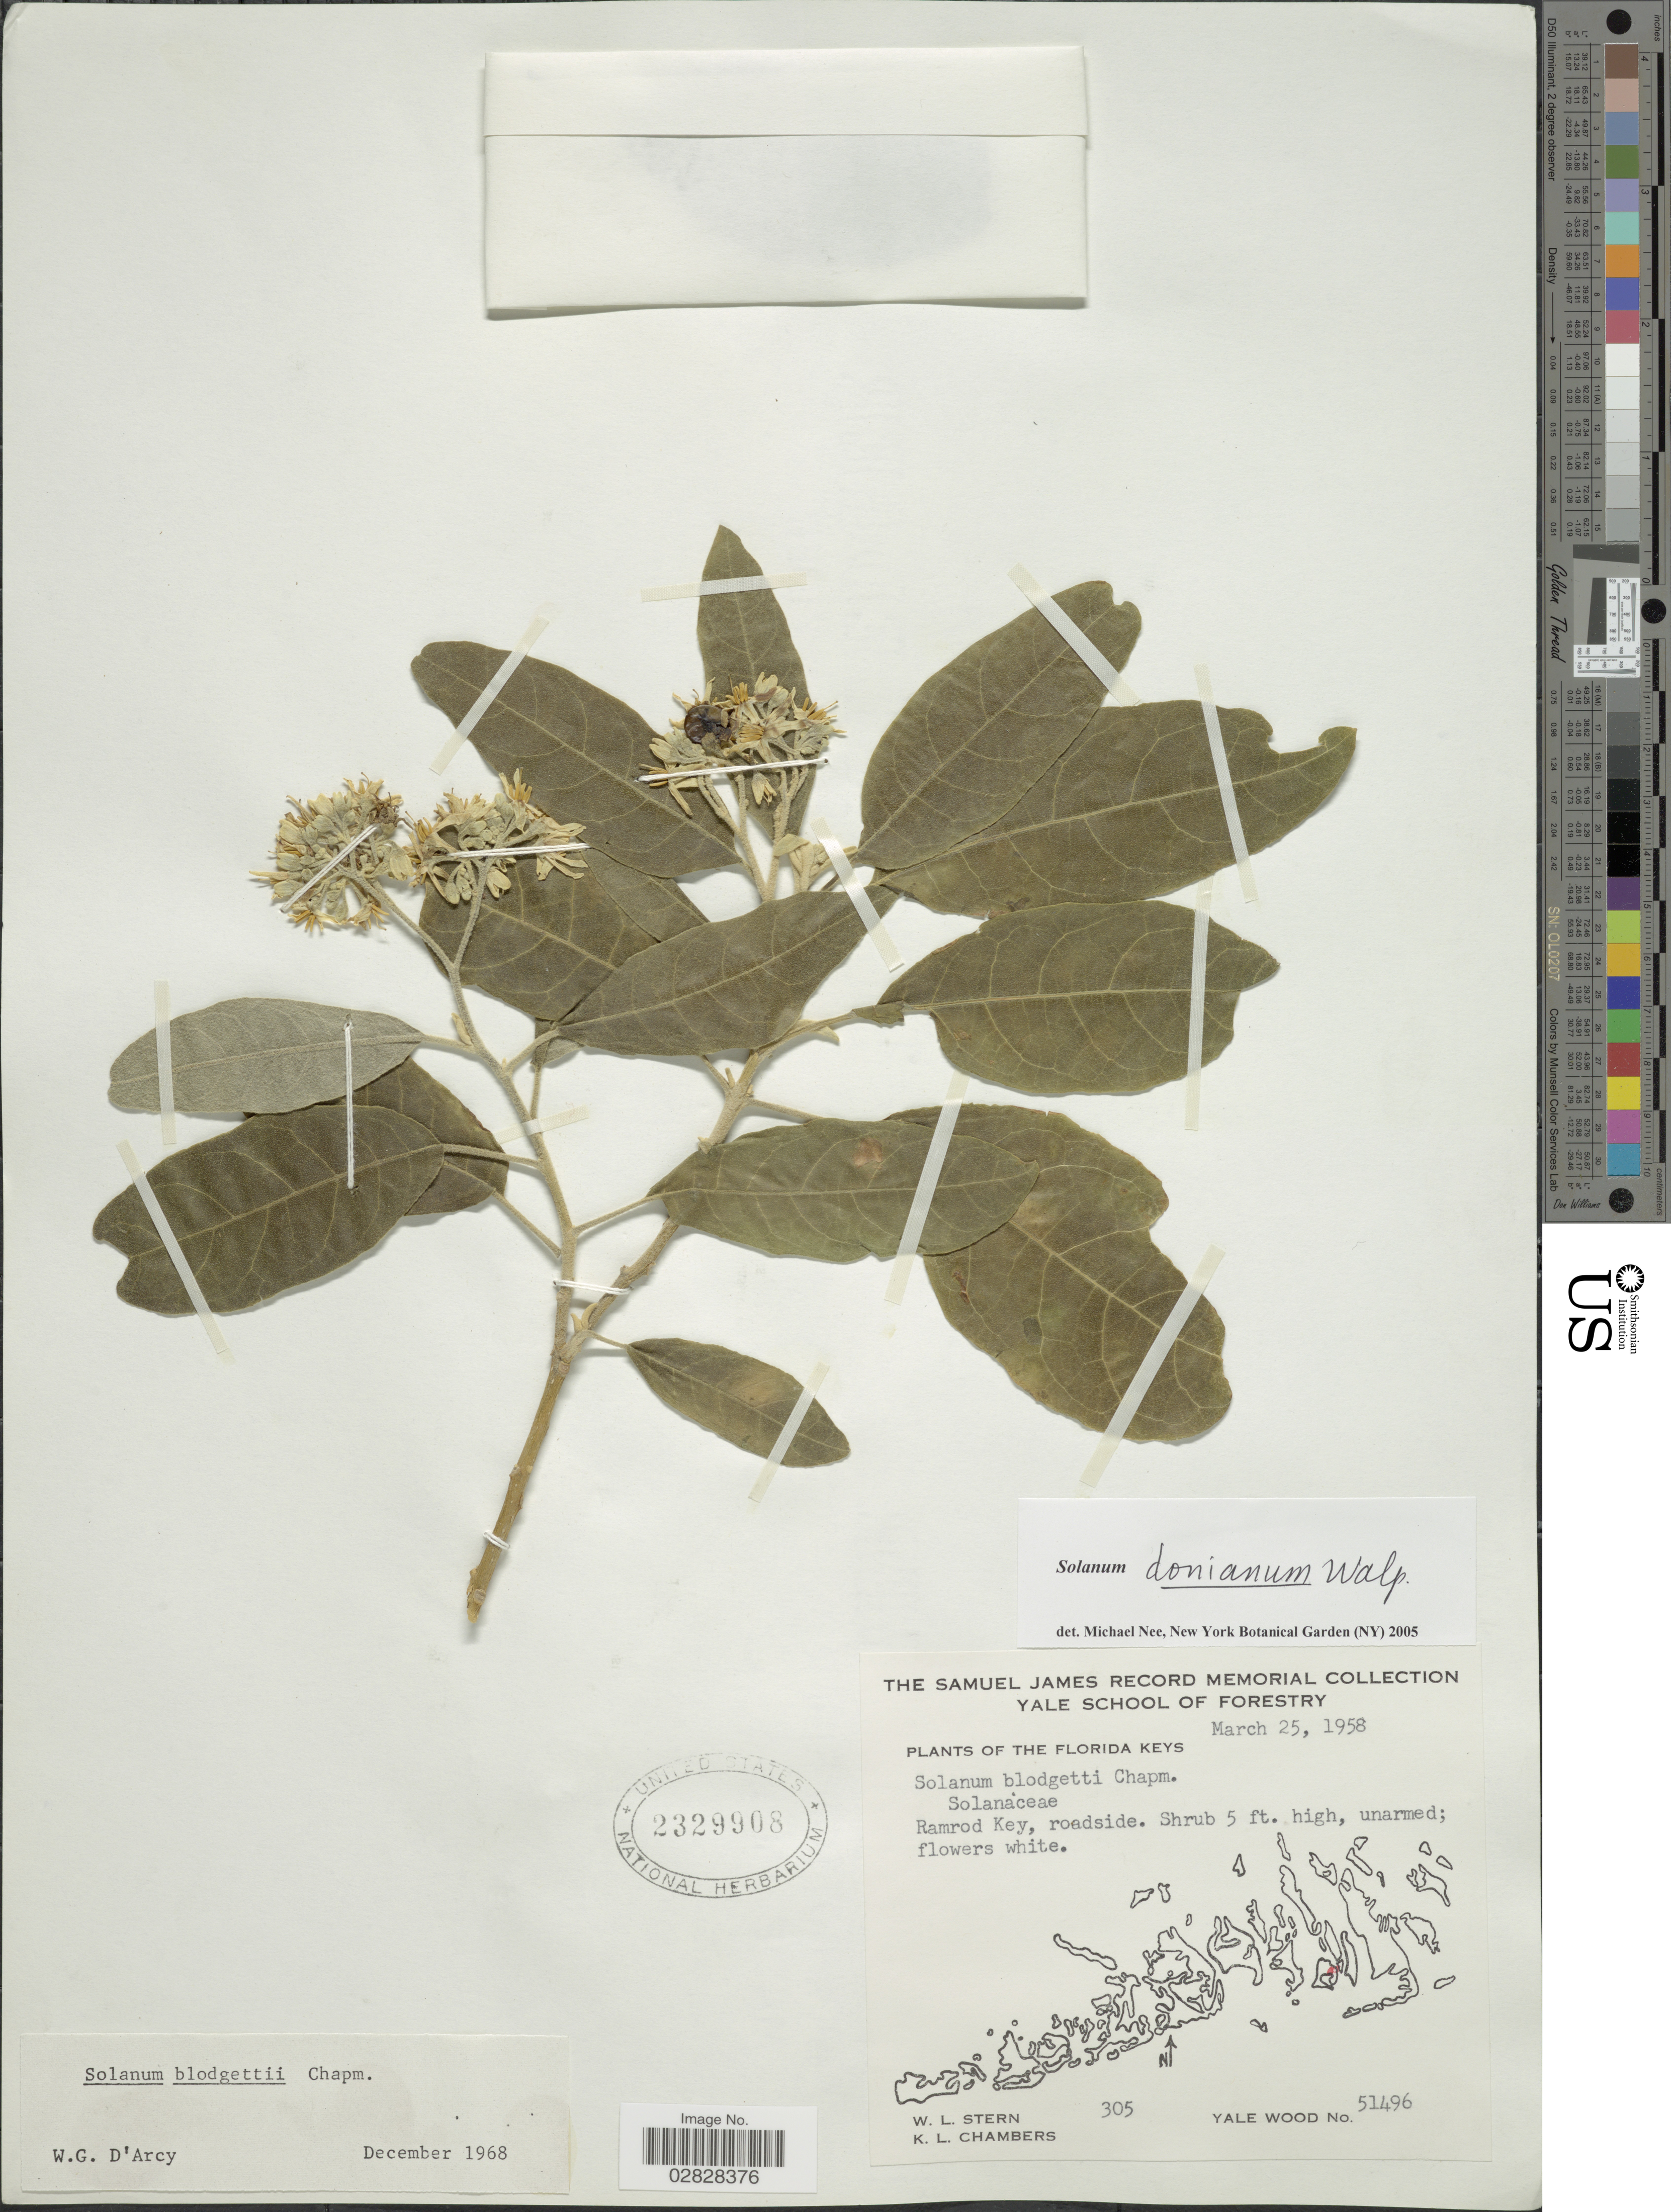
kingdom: Plantae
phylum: Tracheophyta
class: Magnoliopsida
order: Solanales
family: Solanaceae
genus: Solanum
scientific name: Solanum donianum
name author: Walp.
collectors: W. L. Stern & K. Chambers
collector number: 305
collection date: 1958-03-25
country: United States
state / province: Florida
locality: Florida Keys. Ramrod Key, roadside.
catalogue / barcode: US 2329908